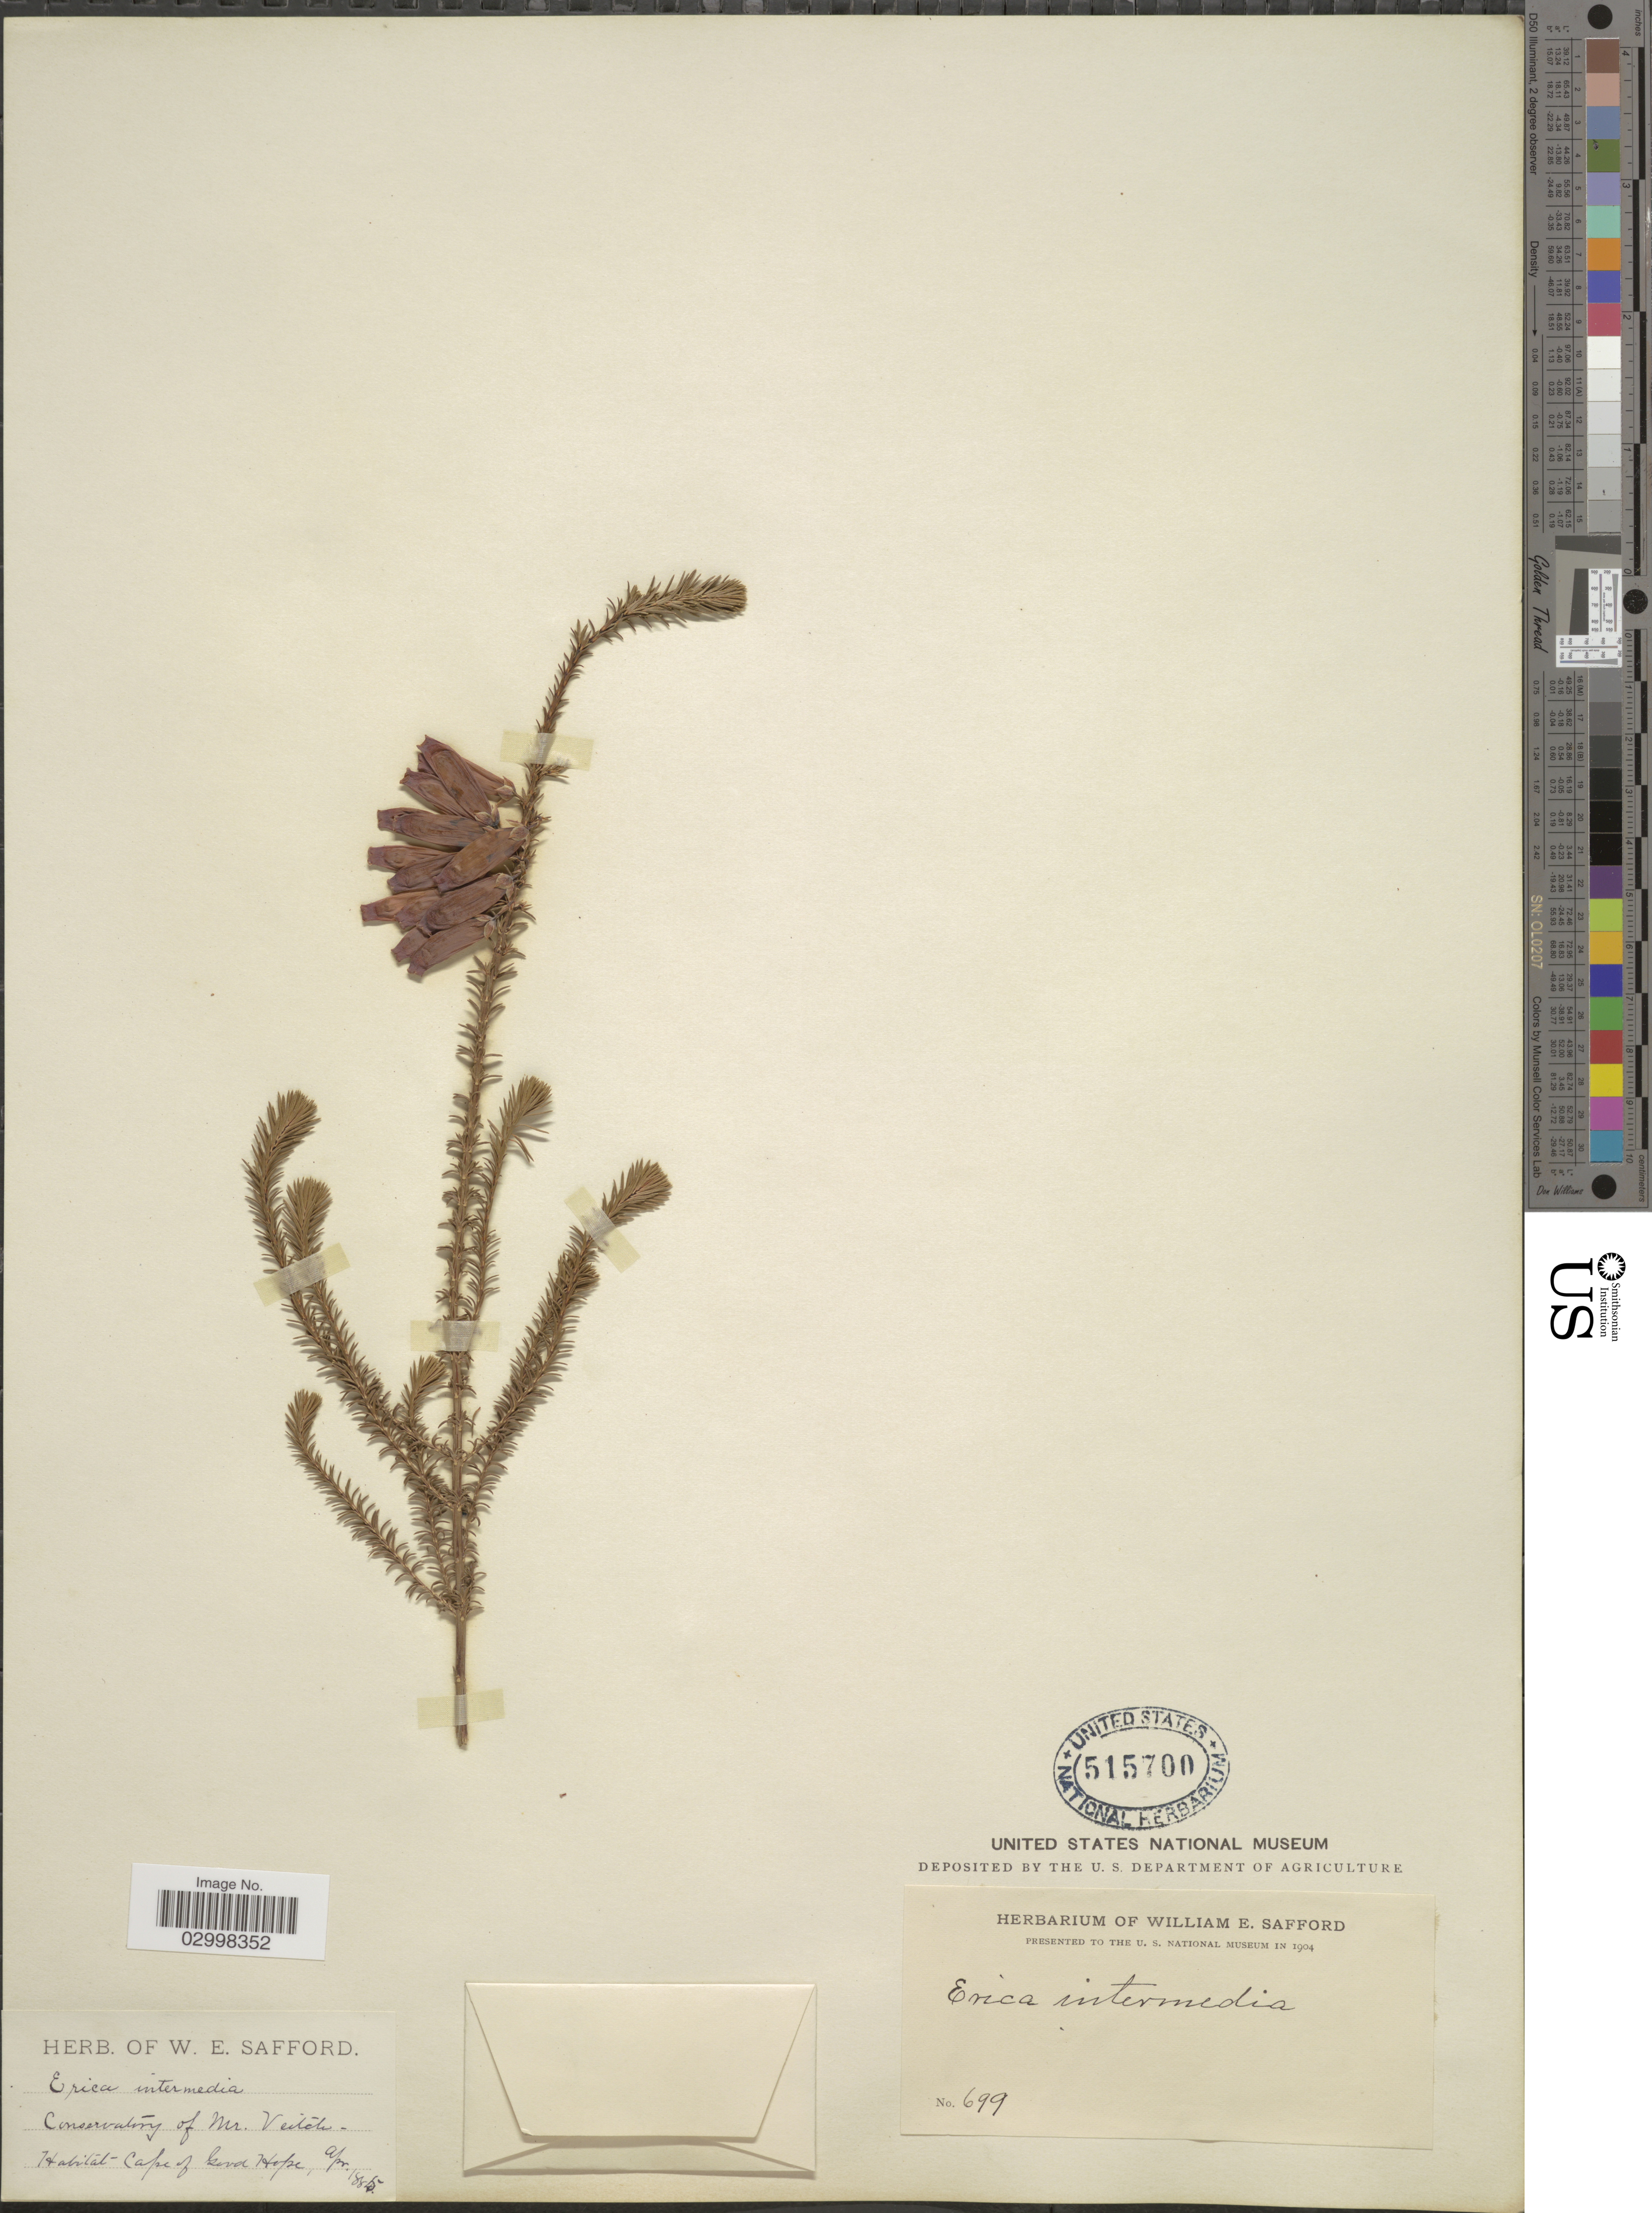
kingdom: Plantae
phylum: Tracheophyta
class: Magnoliopsida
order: Ericales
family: Ericaceae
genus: Erica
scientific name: Erica intermedia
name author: Klotzsch ex Benth.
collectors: ex herb. W. E. Safford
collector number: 699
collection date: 1885-04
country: South Africa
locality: Cape of Good Hope.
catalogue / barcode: US 515700